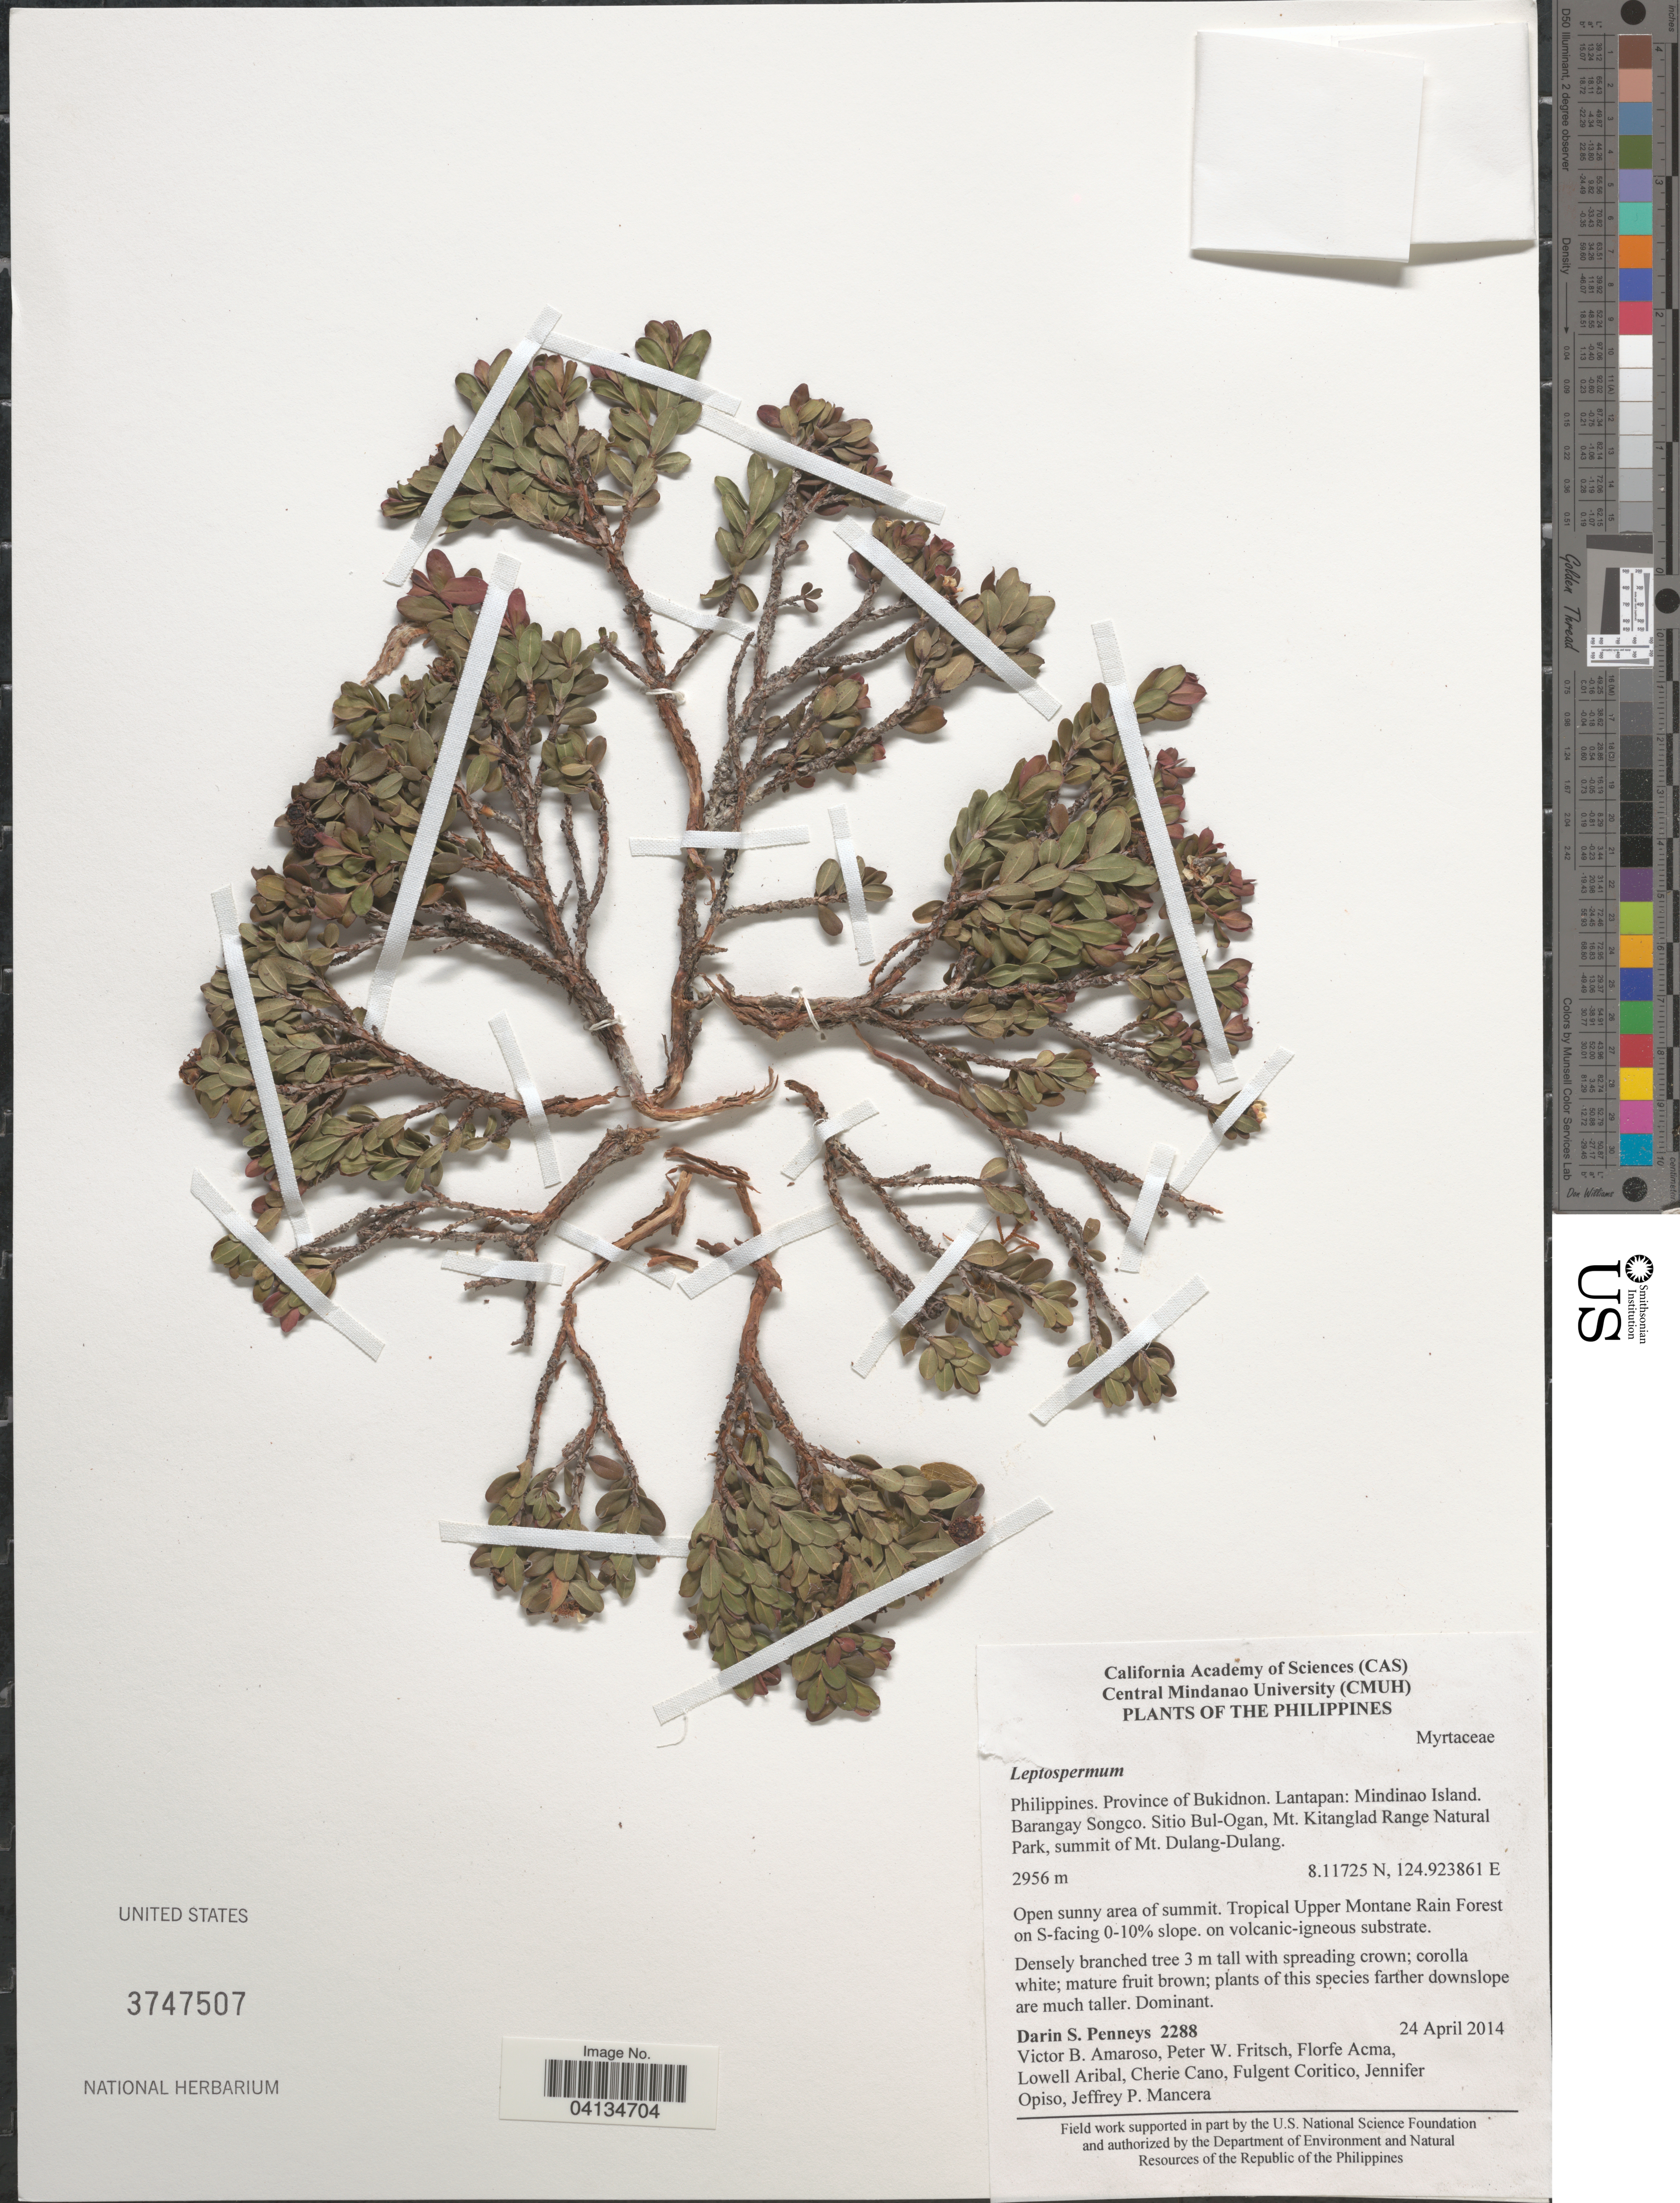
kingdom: Plantae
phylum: Tracheophyta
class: Magnoliopsida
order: Myrtales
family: Myrtaceae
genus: Leptospermum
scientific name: Leptospermum sp.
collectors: D. S. Penneys, V. Amoroso, P. W. Fritsch, F. Acma & et al.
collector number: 2288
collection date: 2014-04-24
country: Philippines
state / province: Northern Mindanao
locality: Province of Bukidnon. Lantapan: Mindanao Island. Barangay Songco. Sitio Bul-Ogan, Mt. Kitanglad Range Natural Park, summit of Mt. Dulang-Dulang. Tropical Upper Montane Rain Forest on S-facing 0-10% slope.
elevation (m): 2956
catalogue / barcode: US 3747507